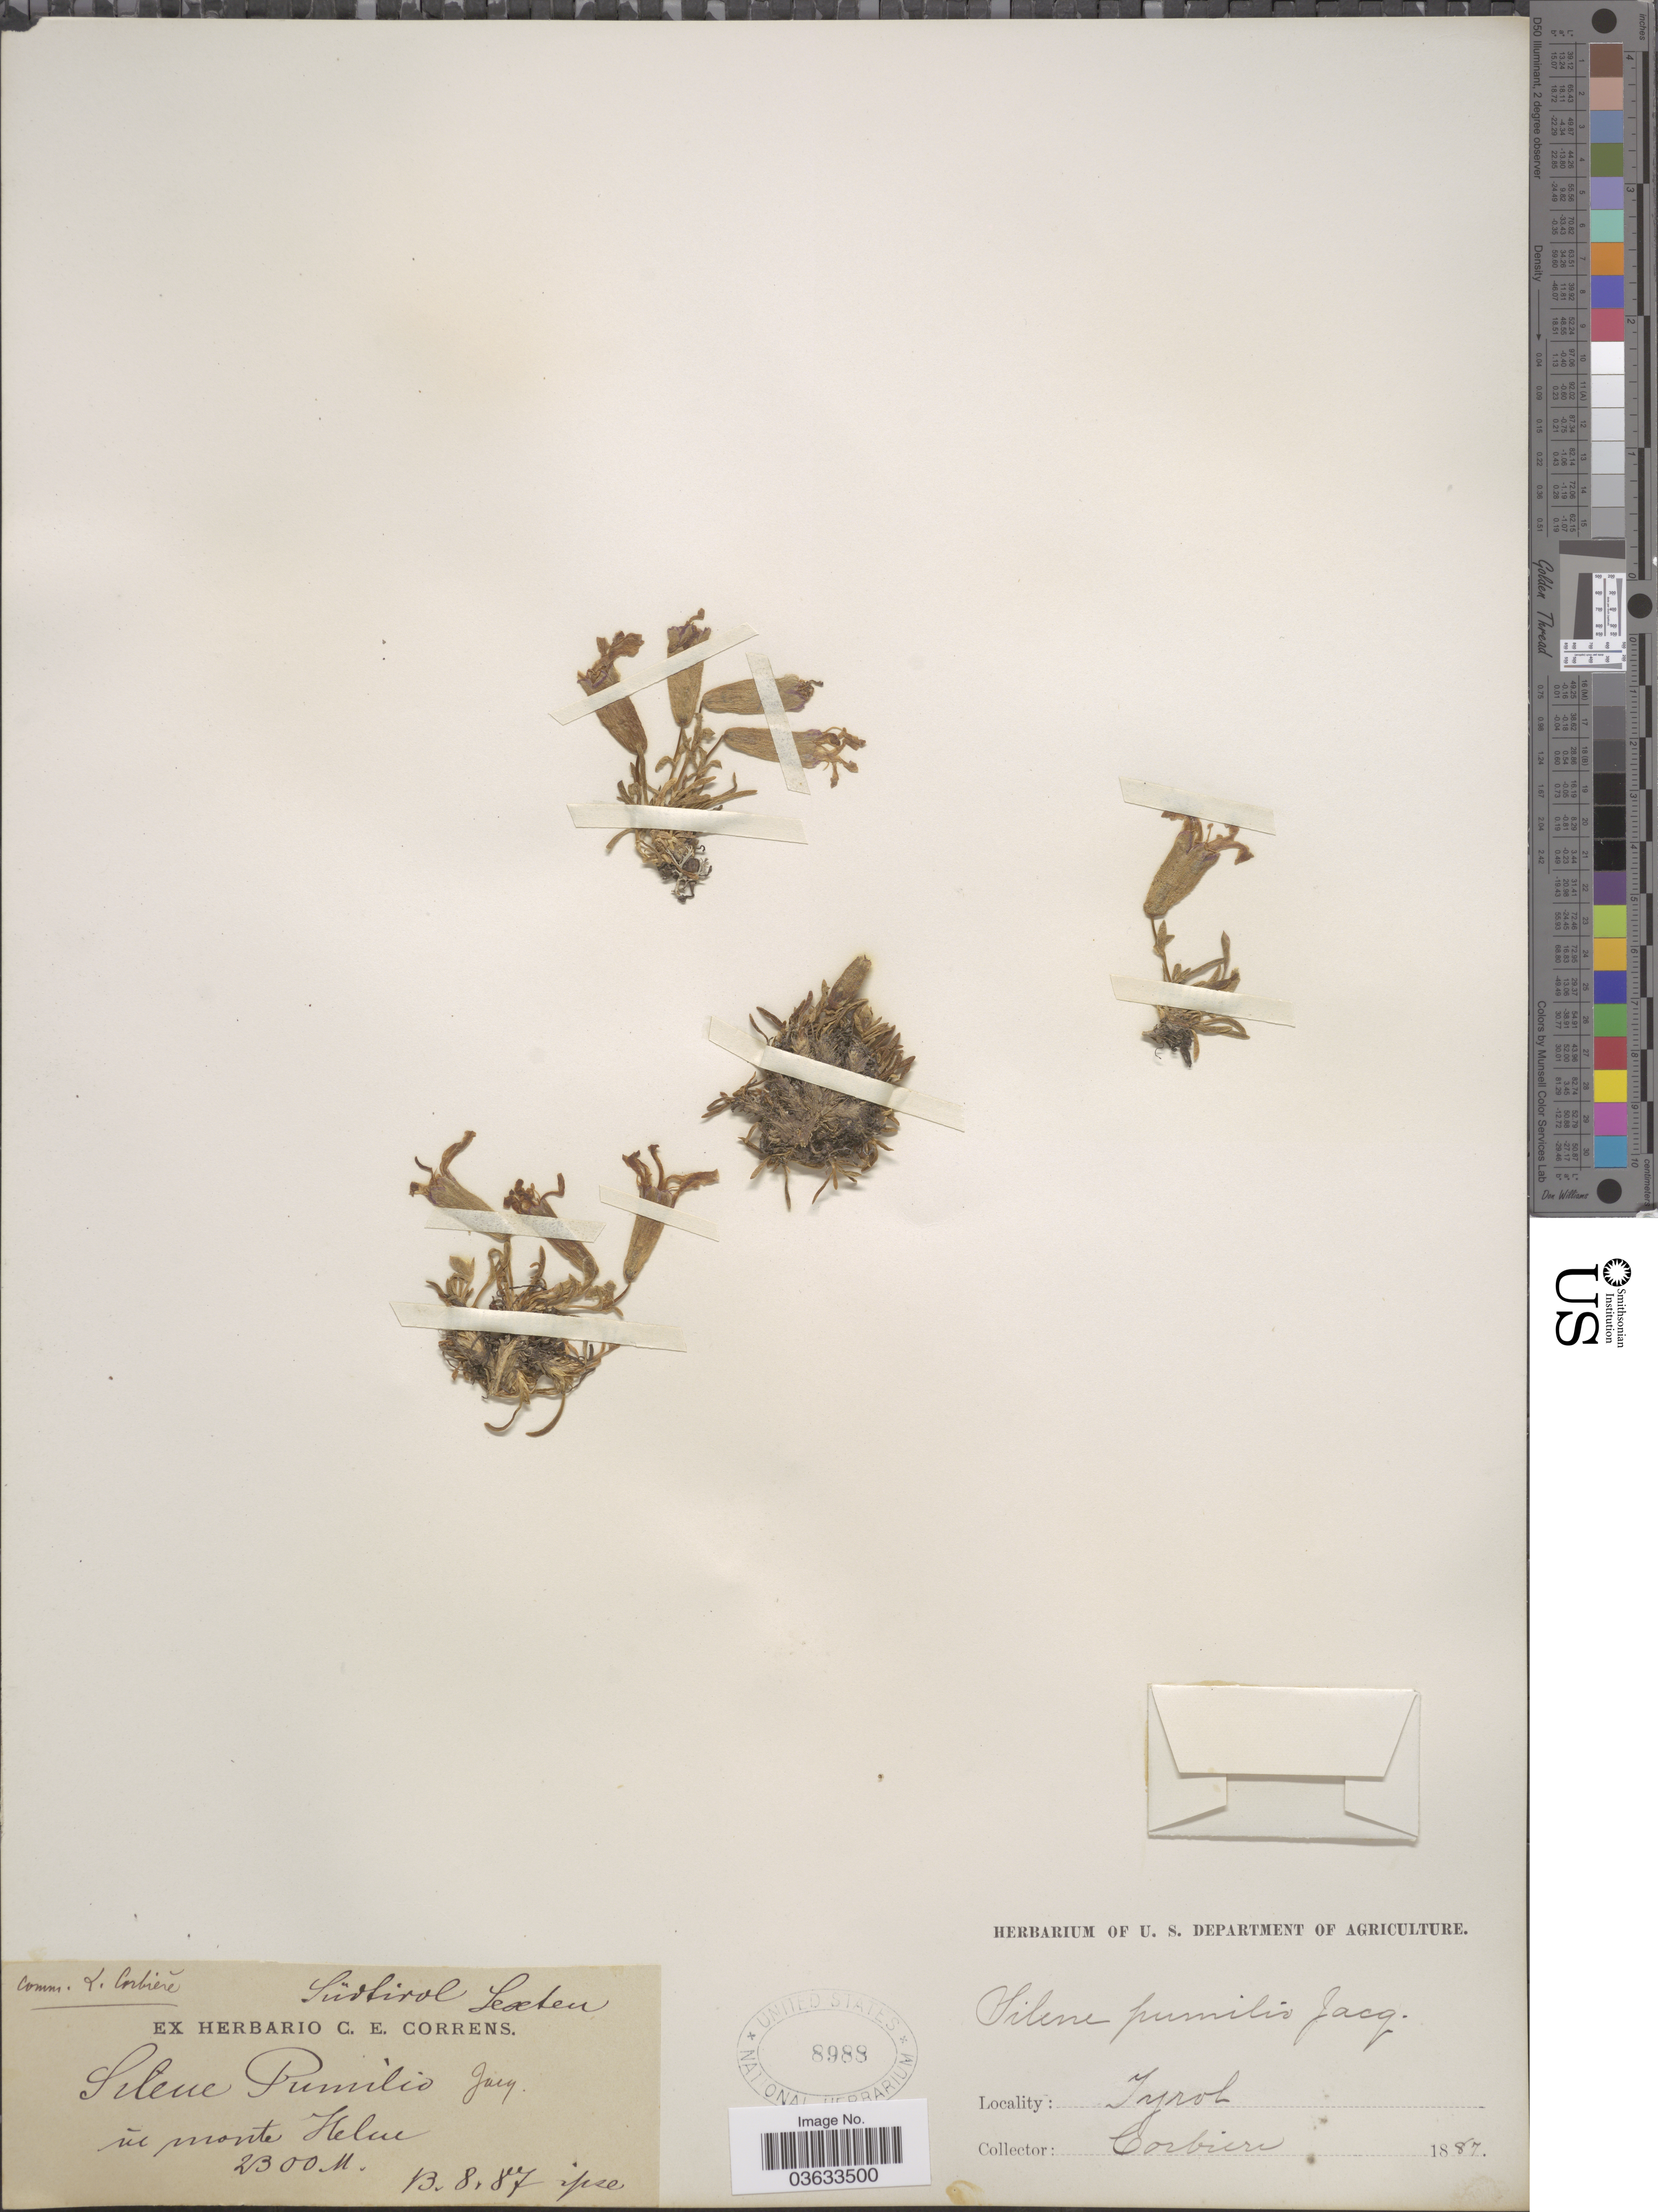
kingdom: Plantae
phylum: Tracheophyta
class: Magnoliopsida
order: Caryophyllales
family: Caryophyllaceae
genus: Silene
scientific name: Silene pumilio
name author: (L.) Wulfen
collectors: Corbiere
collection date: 1887-08-13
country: Italy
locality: Südtirol Sexten. In monte Helm. Tyrol.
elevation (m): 2300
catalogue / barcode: US 8988